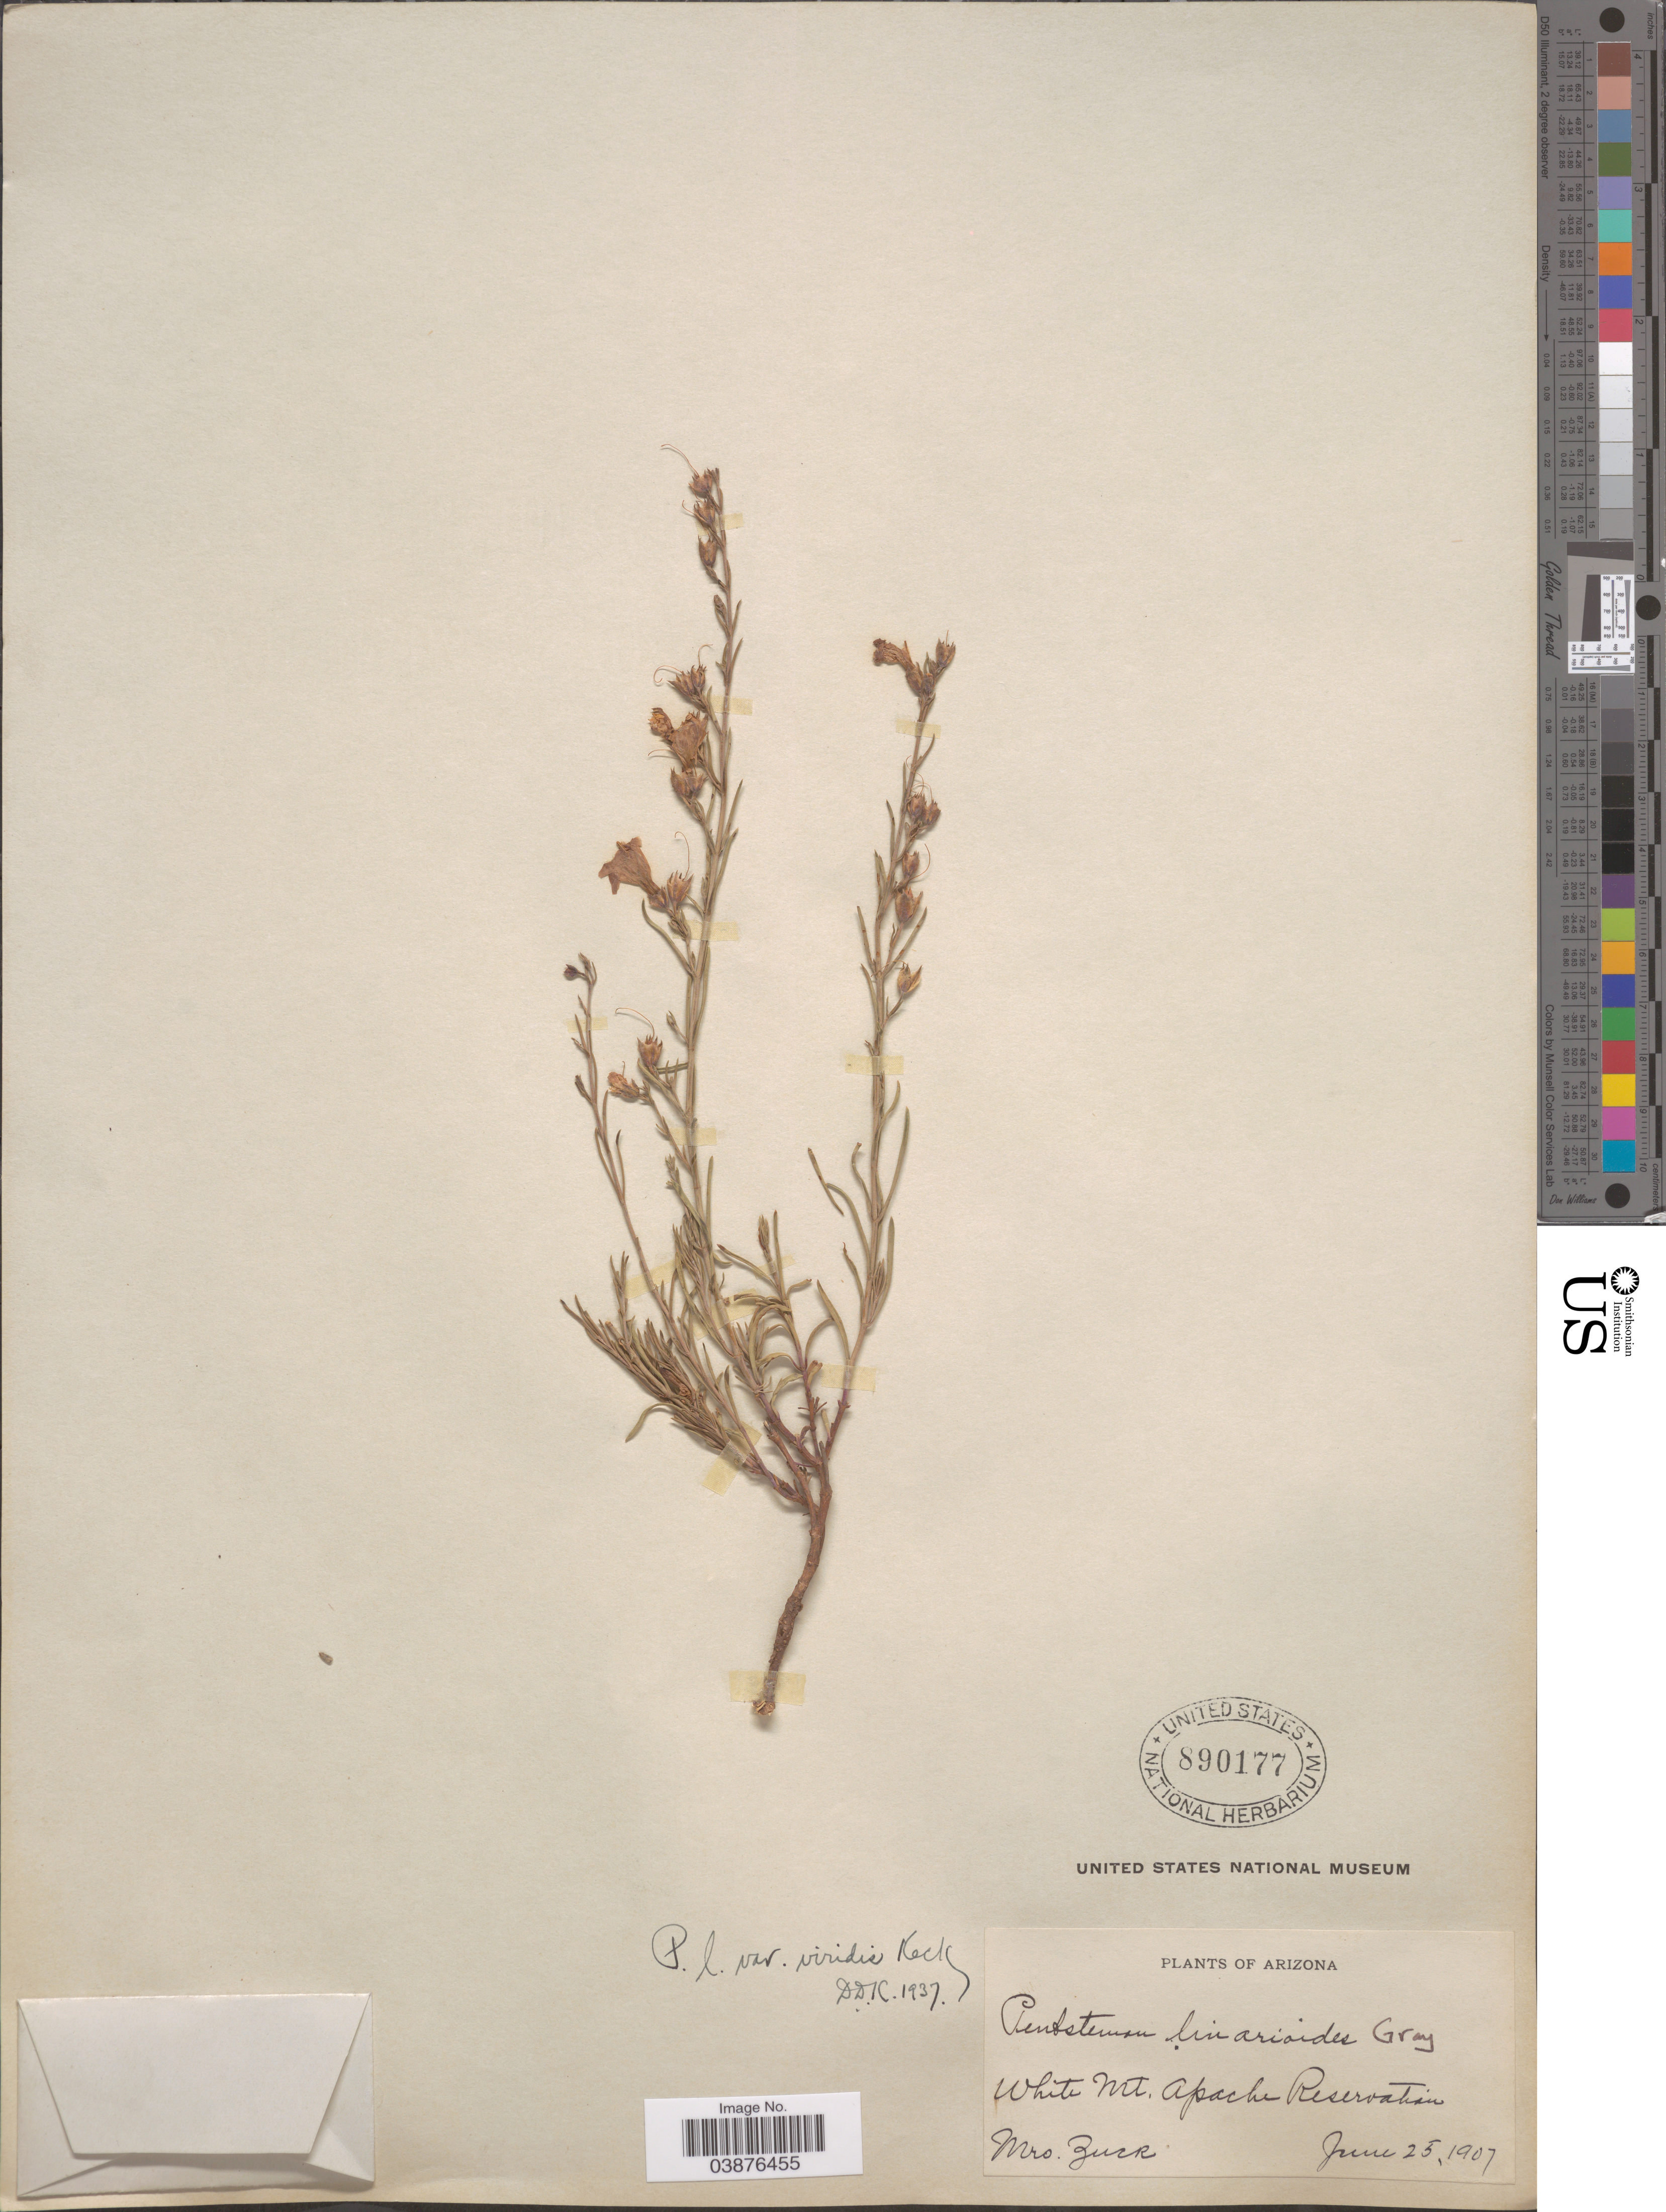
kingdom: Plantae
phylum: Tracheophyta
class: Magnoliopsida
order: Lamiales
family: Plantaginaceae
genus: Penstemon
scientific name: Penstemon linarioides subsp. sileri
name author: (A. Gray) D.D. Keck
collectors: Zuck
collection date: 1907-06-25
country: United States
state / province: Arizona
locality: White Mt. Apache Reservation.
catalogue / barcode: US 890177